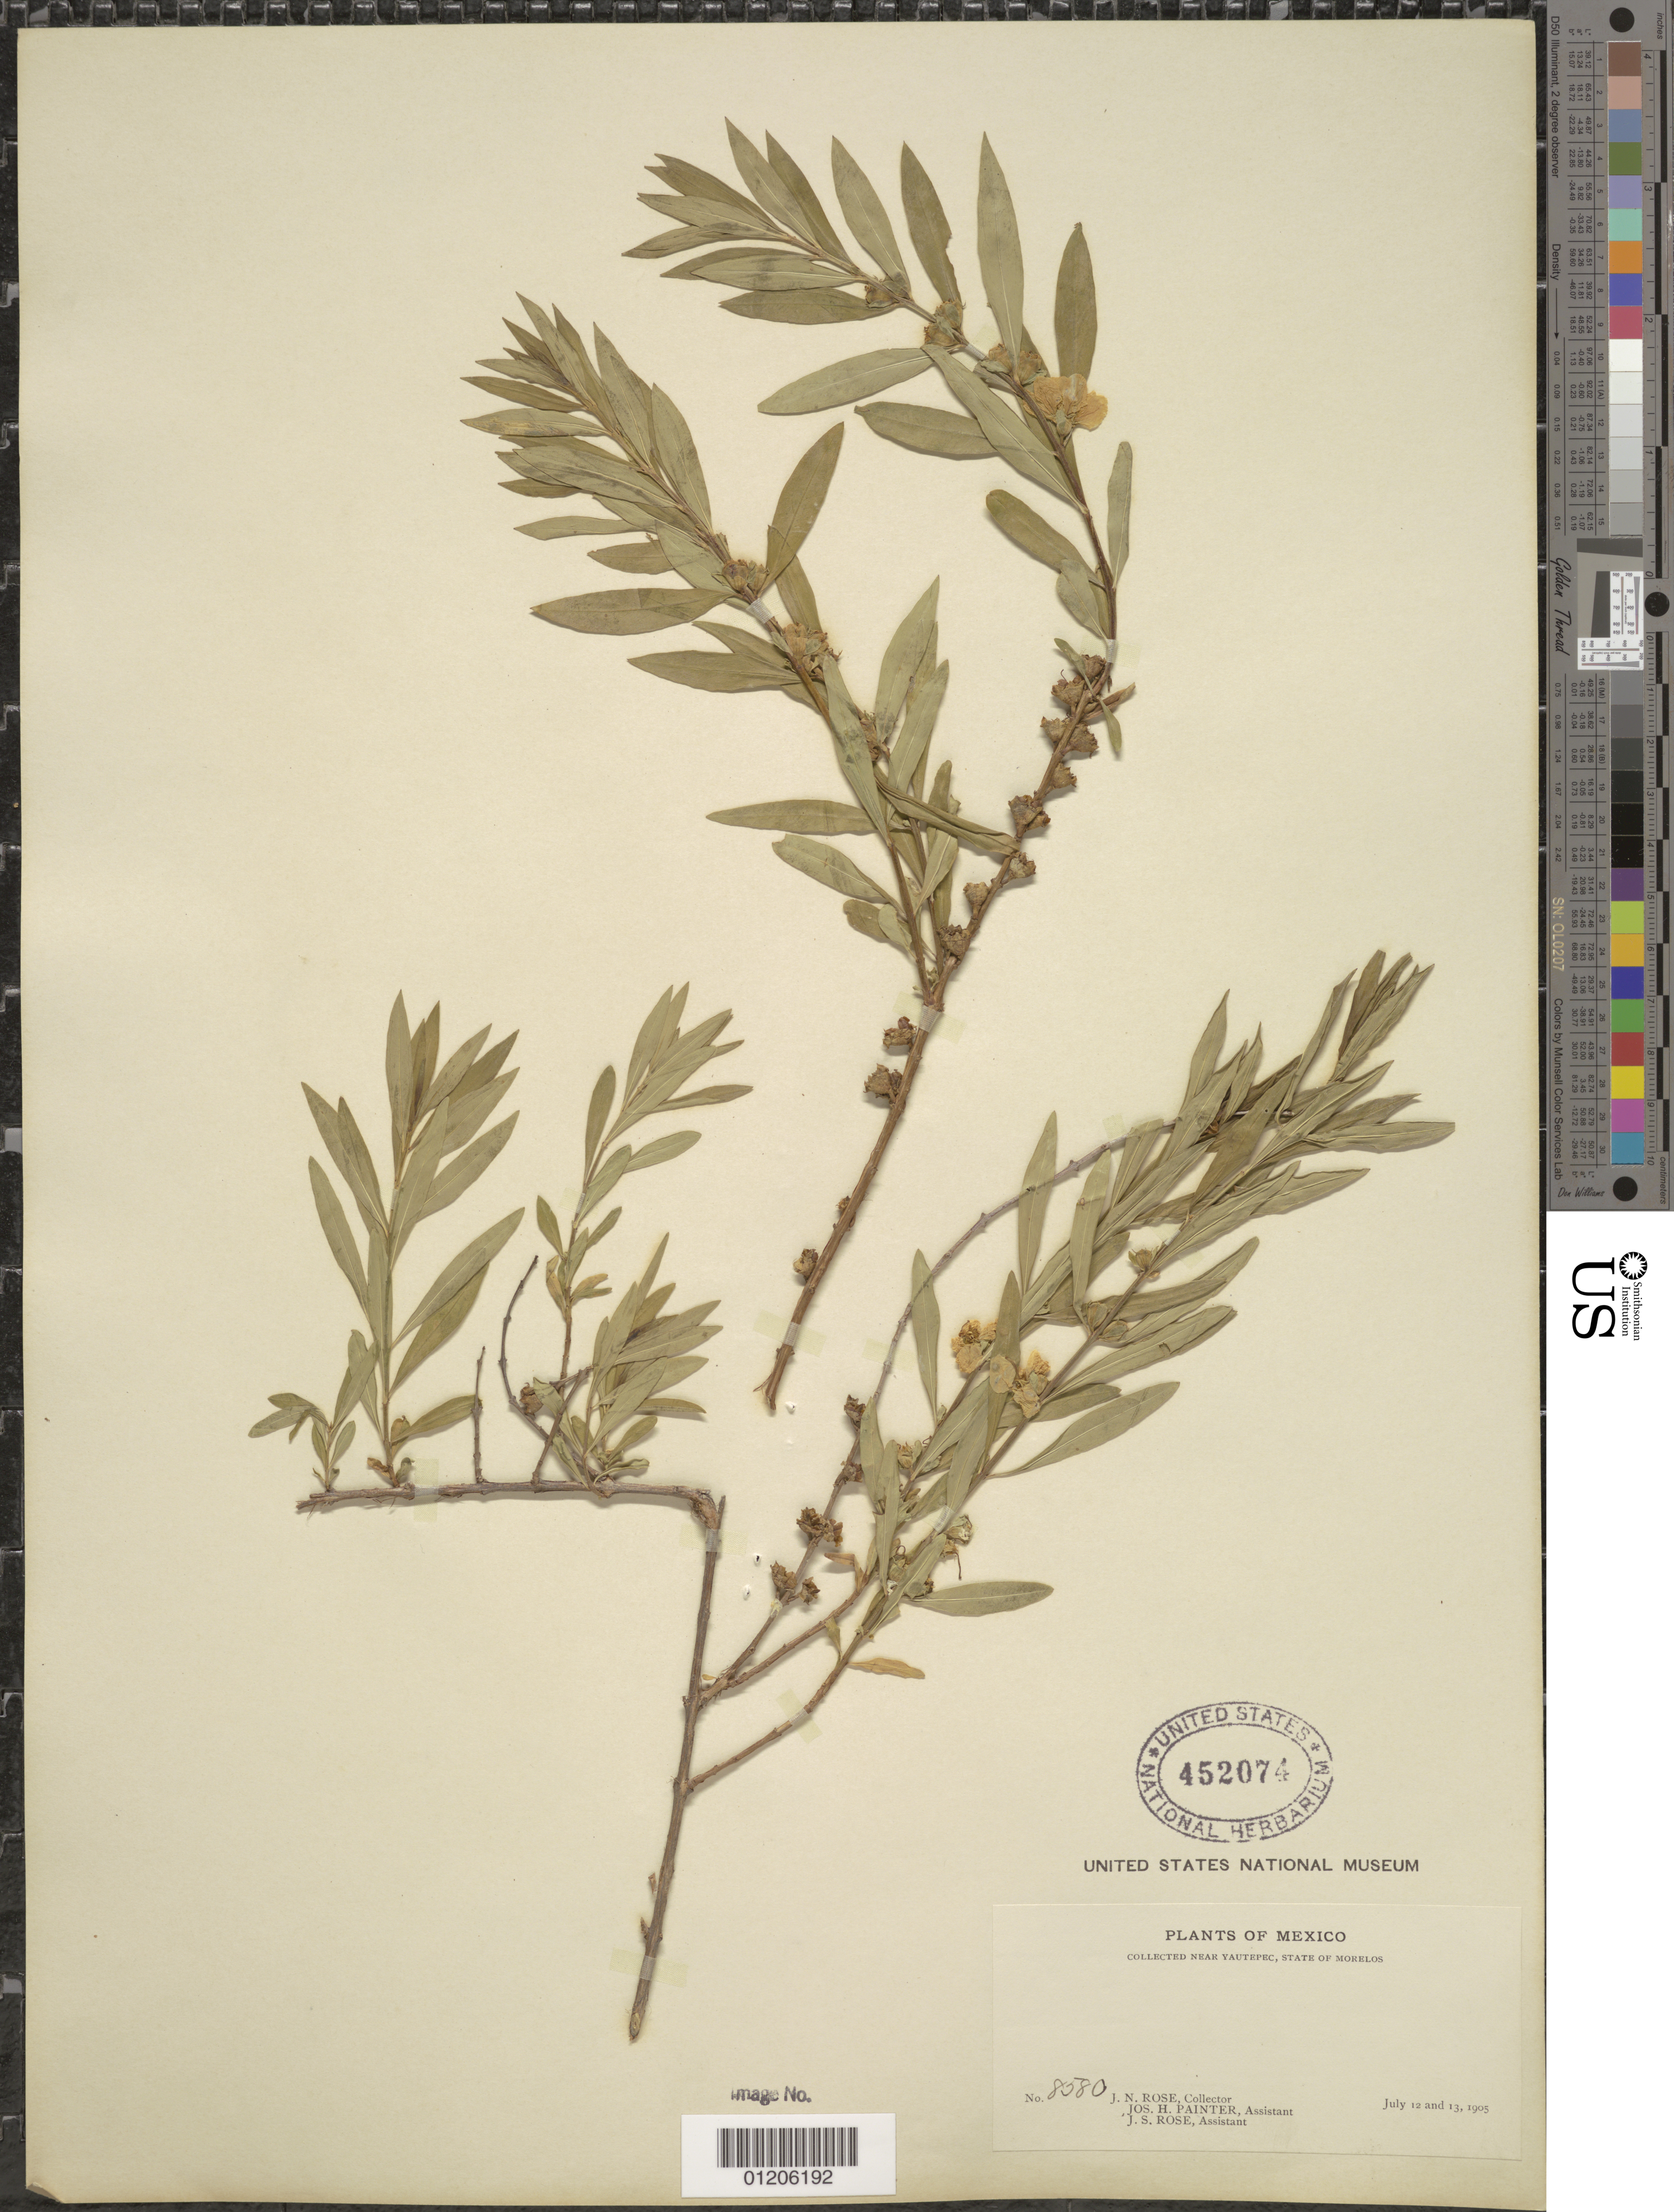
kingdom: Plantae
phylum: Tracheophyta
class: Magnoliopsida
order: Myrtales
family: Lythraceae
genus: Heimia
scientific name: Heimia salicifolia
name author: Link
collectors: J. N. Rose, J. H. Painter & J. S. Rose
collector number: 8580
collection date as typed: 12 Jul 1905 and 13 Jul 1905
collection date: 1905-07-12,1905-07-13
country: Mexico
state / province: Morelos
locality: Near Yautepec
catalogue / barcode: US 452074